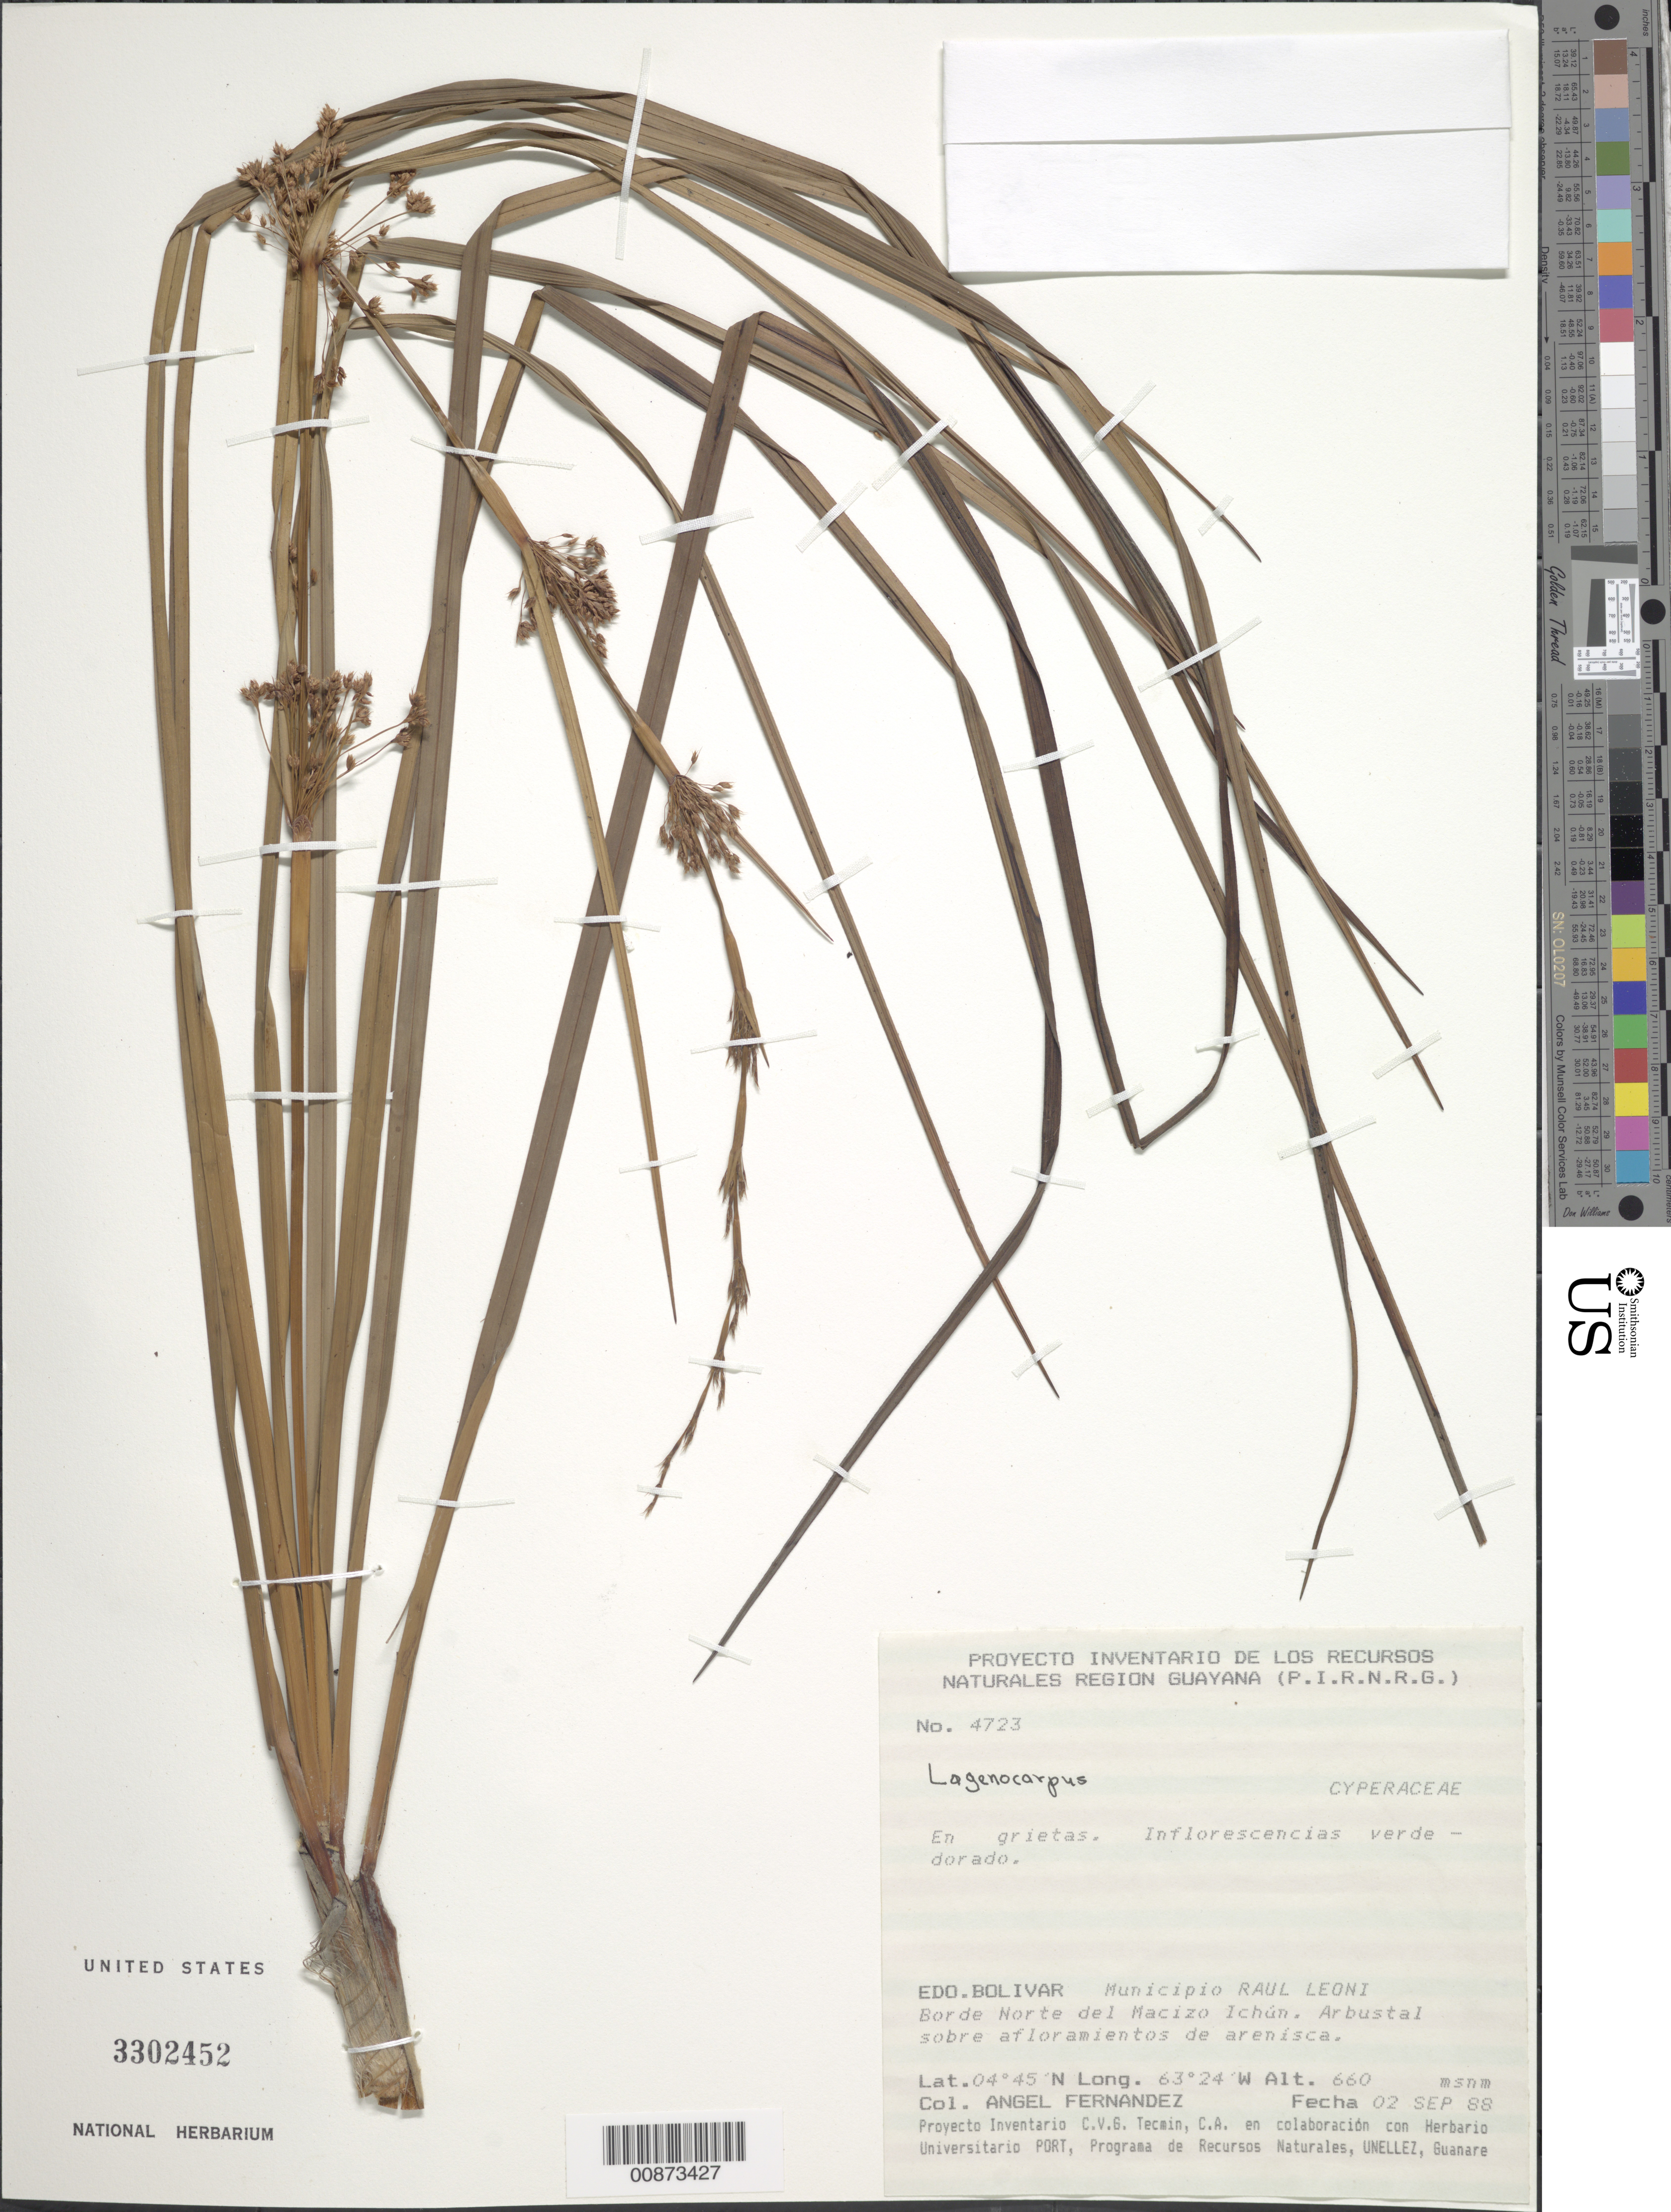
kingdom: Plantae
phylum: Tracheophyta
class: Liliopsida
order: Poales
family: Cyperaceae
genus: Lagenocarpus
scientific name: Lagenocarpus glomerulatus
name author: Gilly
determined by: Costa, Suzana M.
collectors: A. Fernández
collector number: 4723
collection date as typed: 2-Sep-88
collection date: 1988-09-02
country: Venezuela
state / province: Bolívar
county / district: Angostura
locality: Mun. Raúl Leoni [=Angostura], borde Norte del Macizo Ichún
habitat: Arbustal sobre afloramientos de arenisca; en grietas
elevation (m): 660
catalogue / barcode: US 3302452